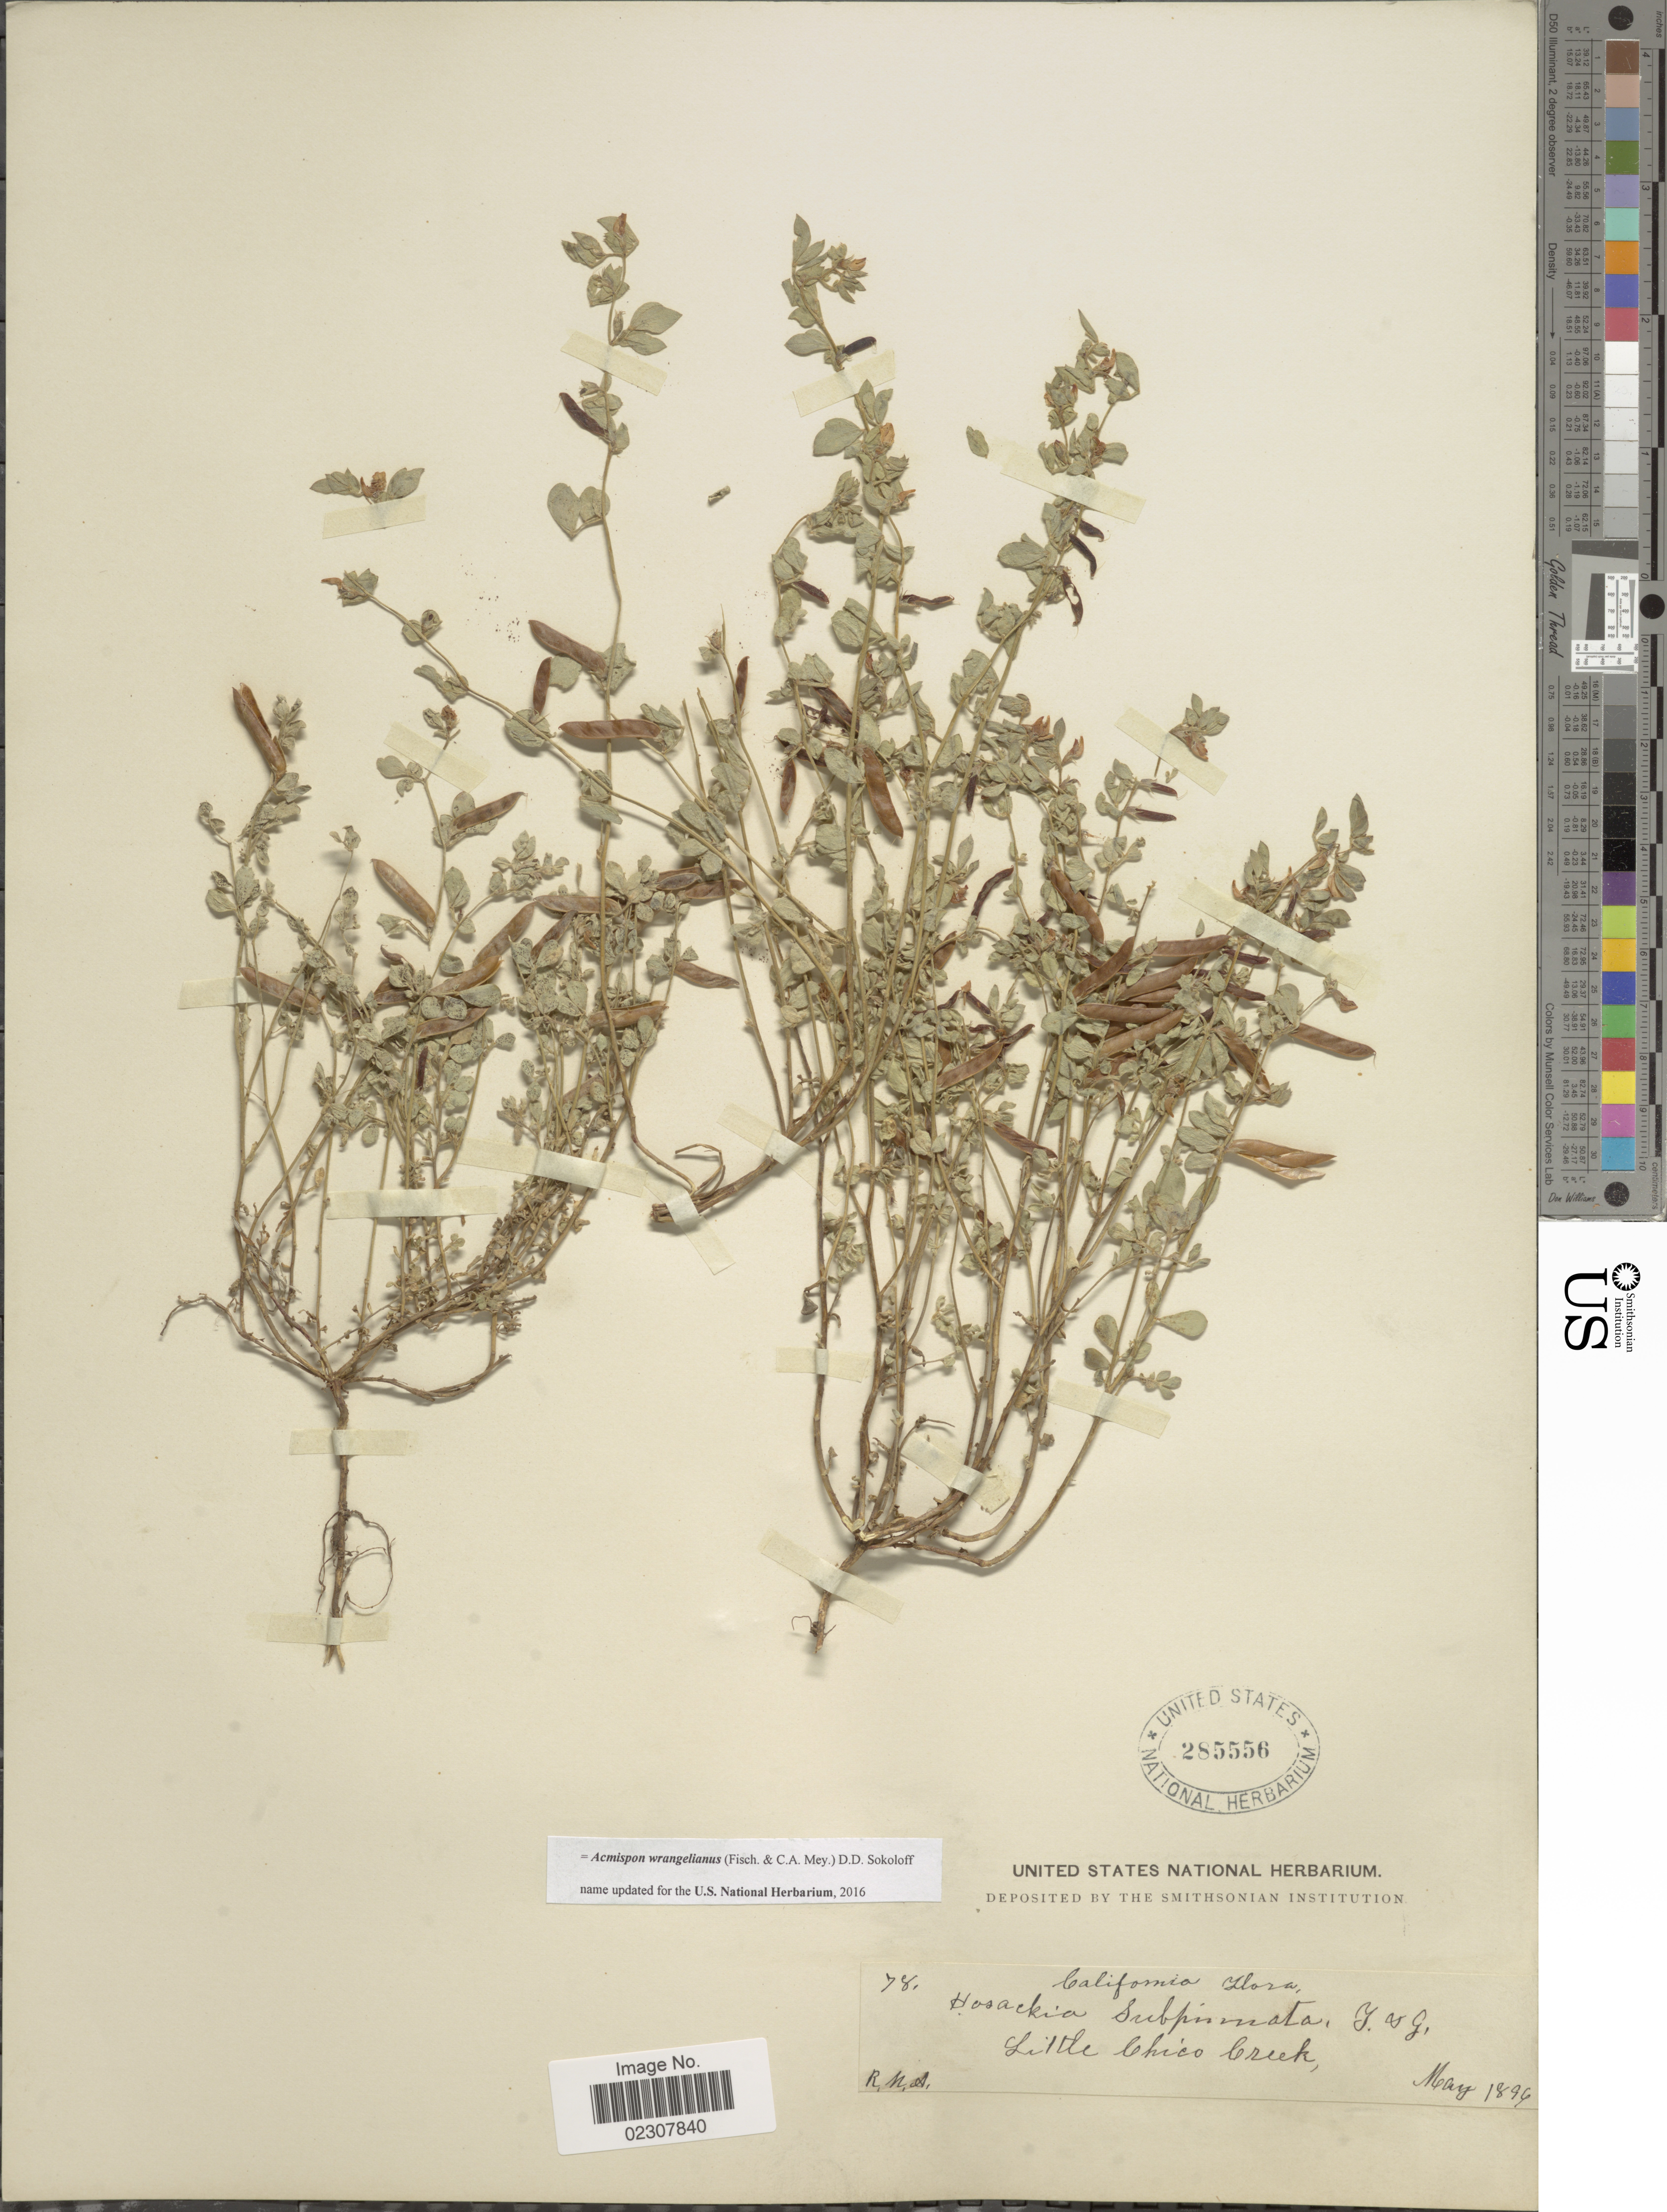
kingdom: Plantae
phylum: Tracheophyta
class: Magnoliopsida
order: Fabales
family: Fabaceae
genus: Acmispon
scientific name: Acmispon wrangelianus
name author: (Fisch. & C.A. Mey.) D.D. Sokoloff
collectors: R. M. A.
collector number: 78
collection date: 1894-05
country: United States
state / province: California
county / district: Butte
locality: Little Chico Creek.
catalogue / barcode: US 285556